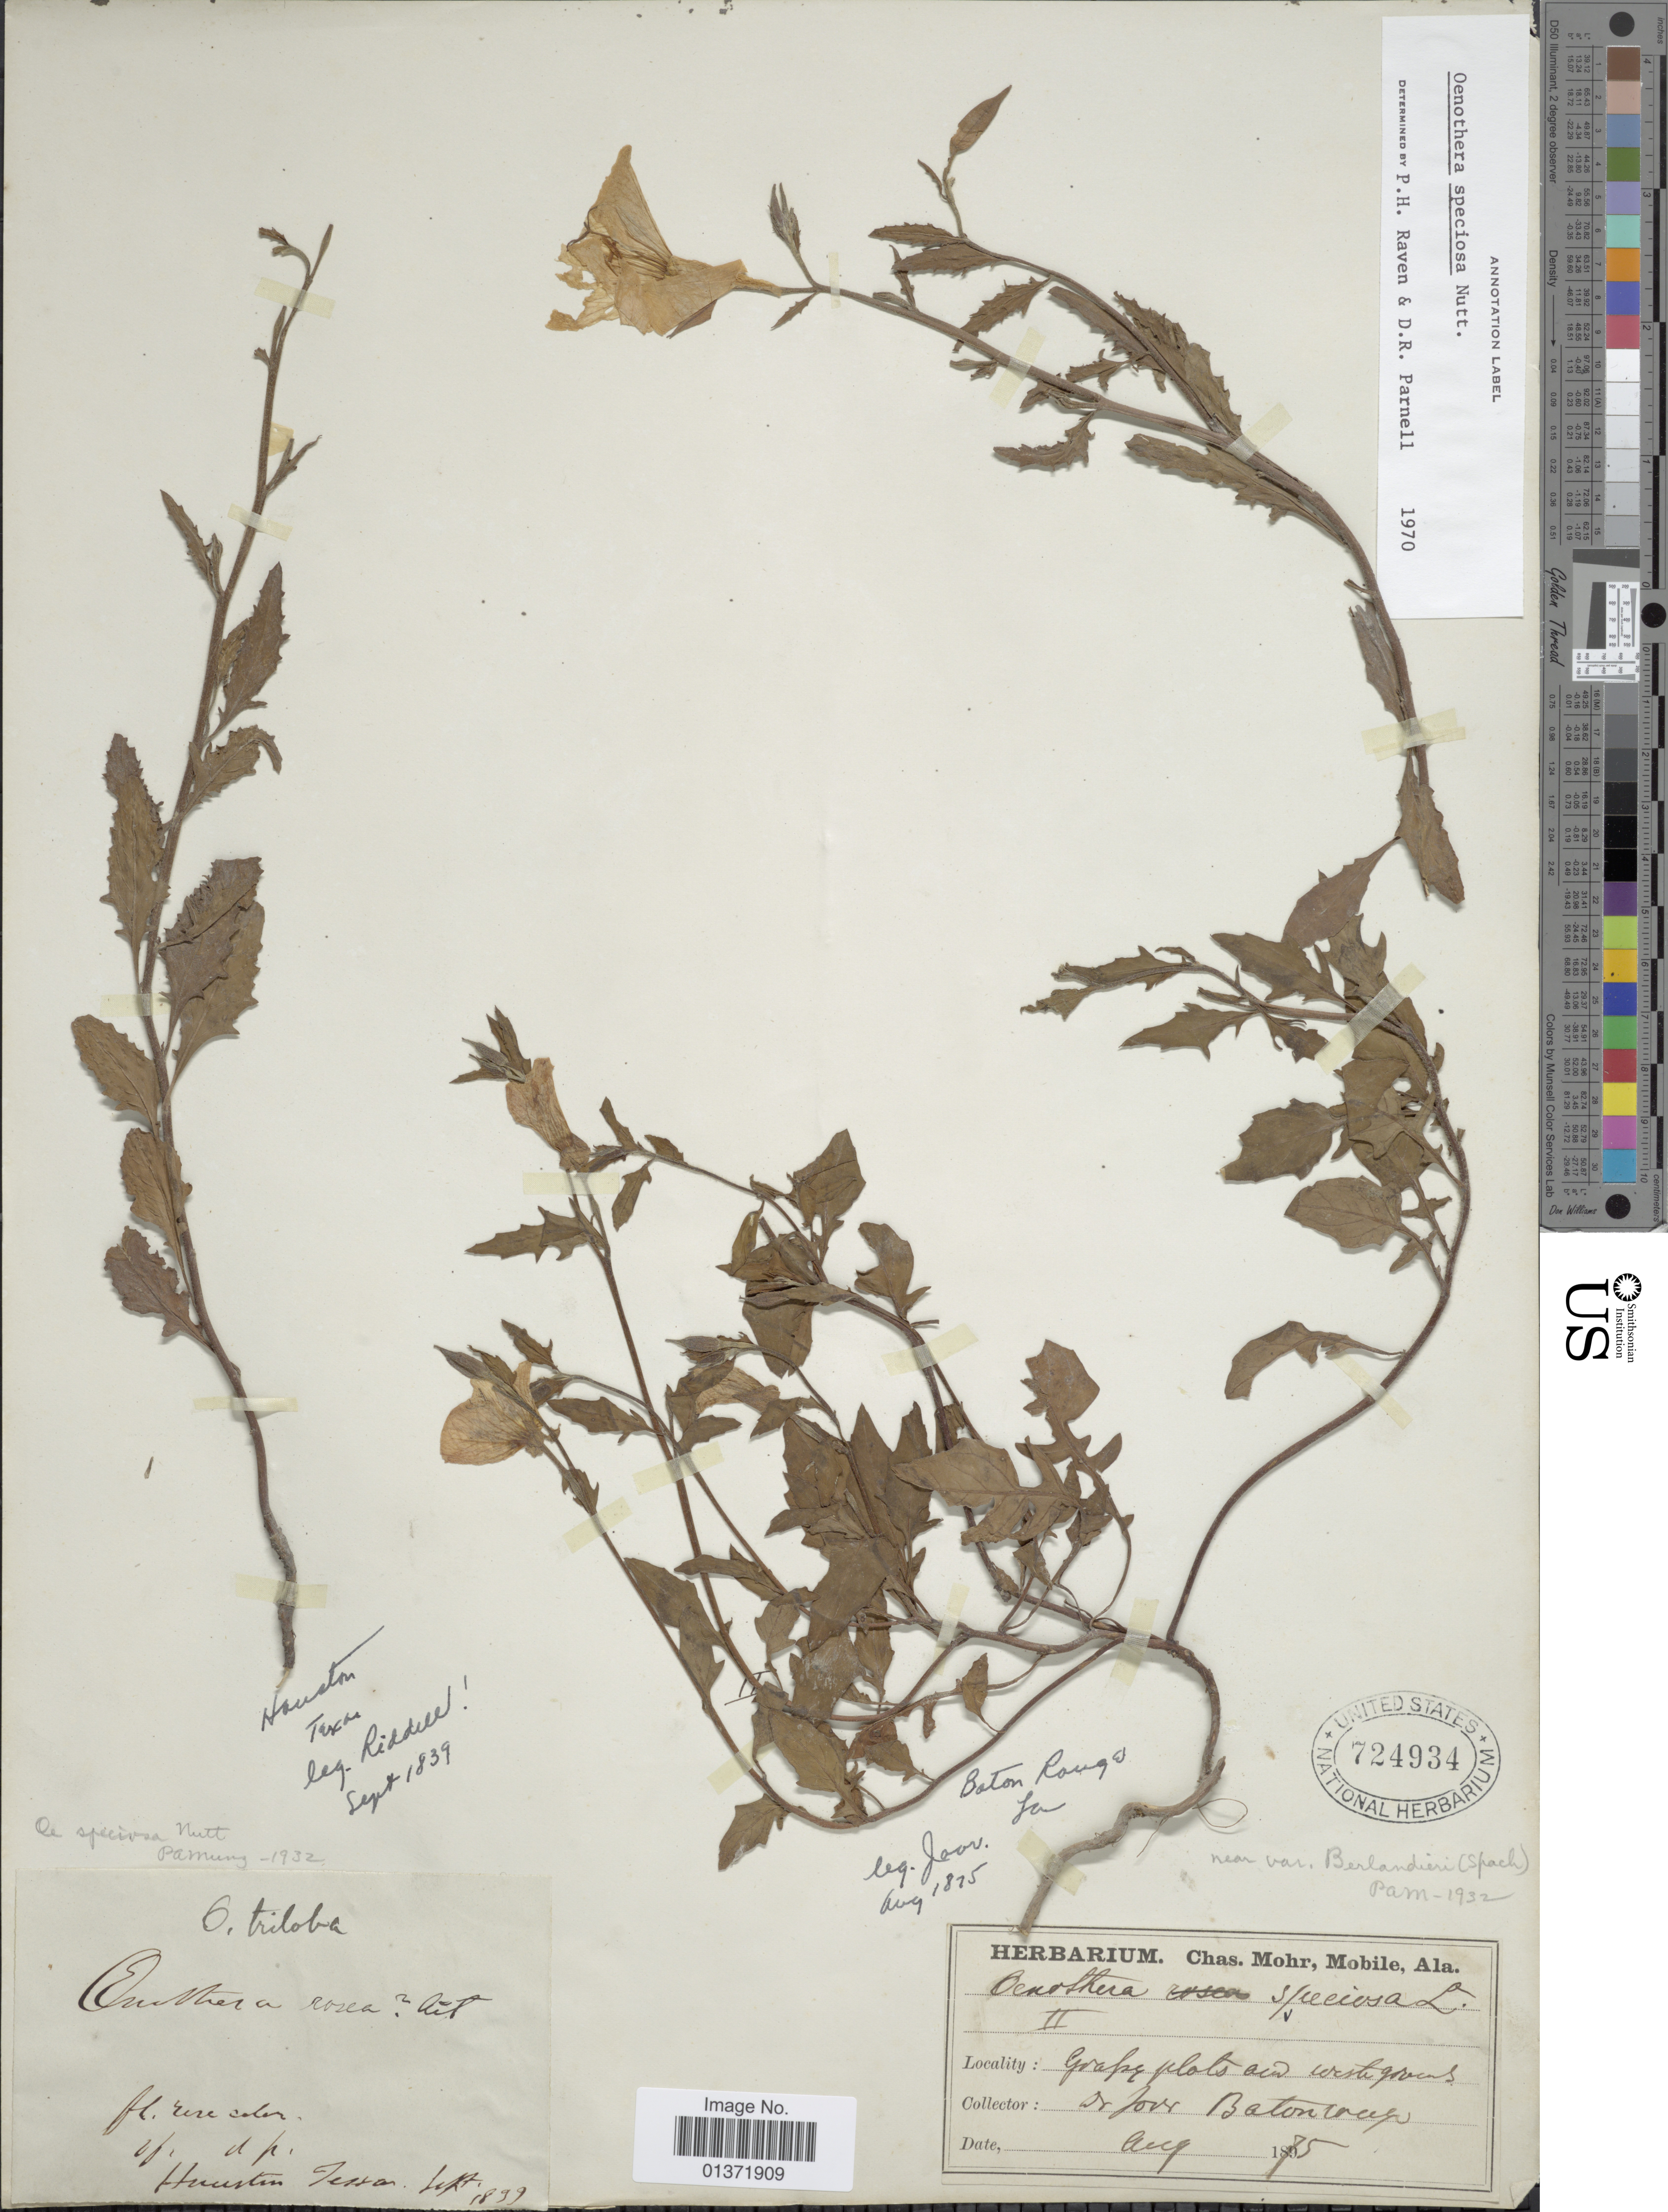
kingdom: Plantae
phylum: Tracheophyta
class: Magnoliopsida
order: Myrtales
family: Onagraceae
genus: Oenothera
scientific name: Oenothera speciosa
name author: Nutt.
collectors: -. Joor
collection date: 1875-08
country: United States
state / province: Louisiana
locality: Baton Rouge, LA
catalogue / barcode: US 724934-2